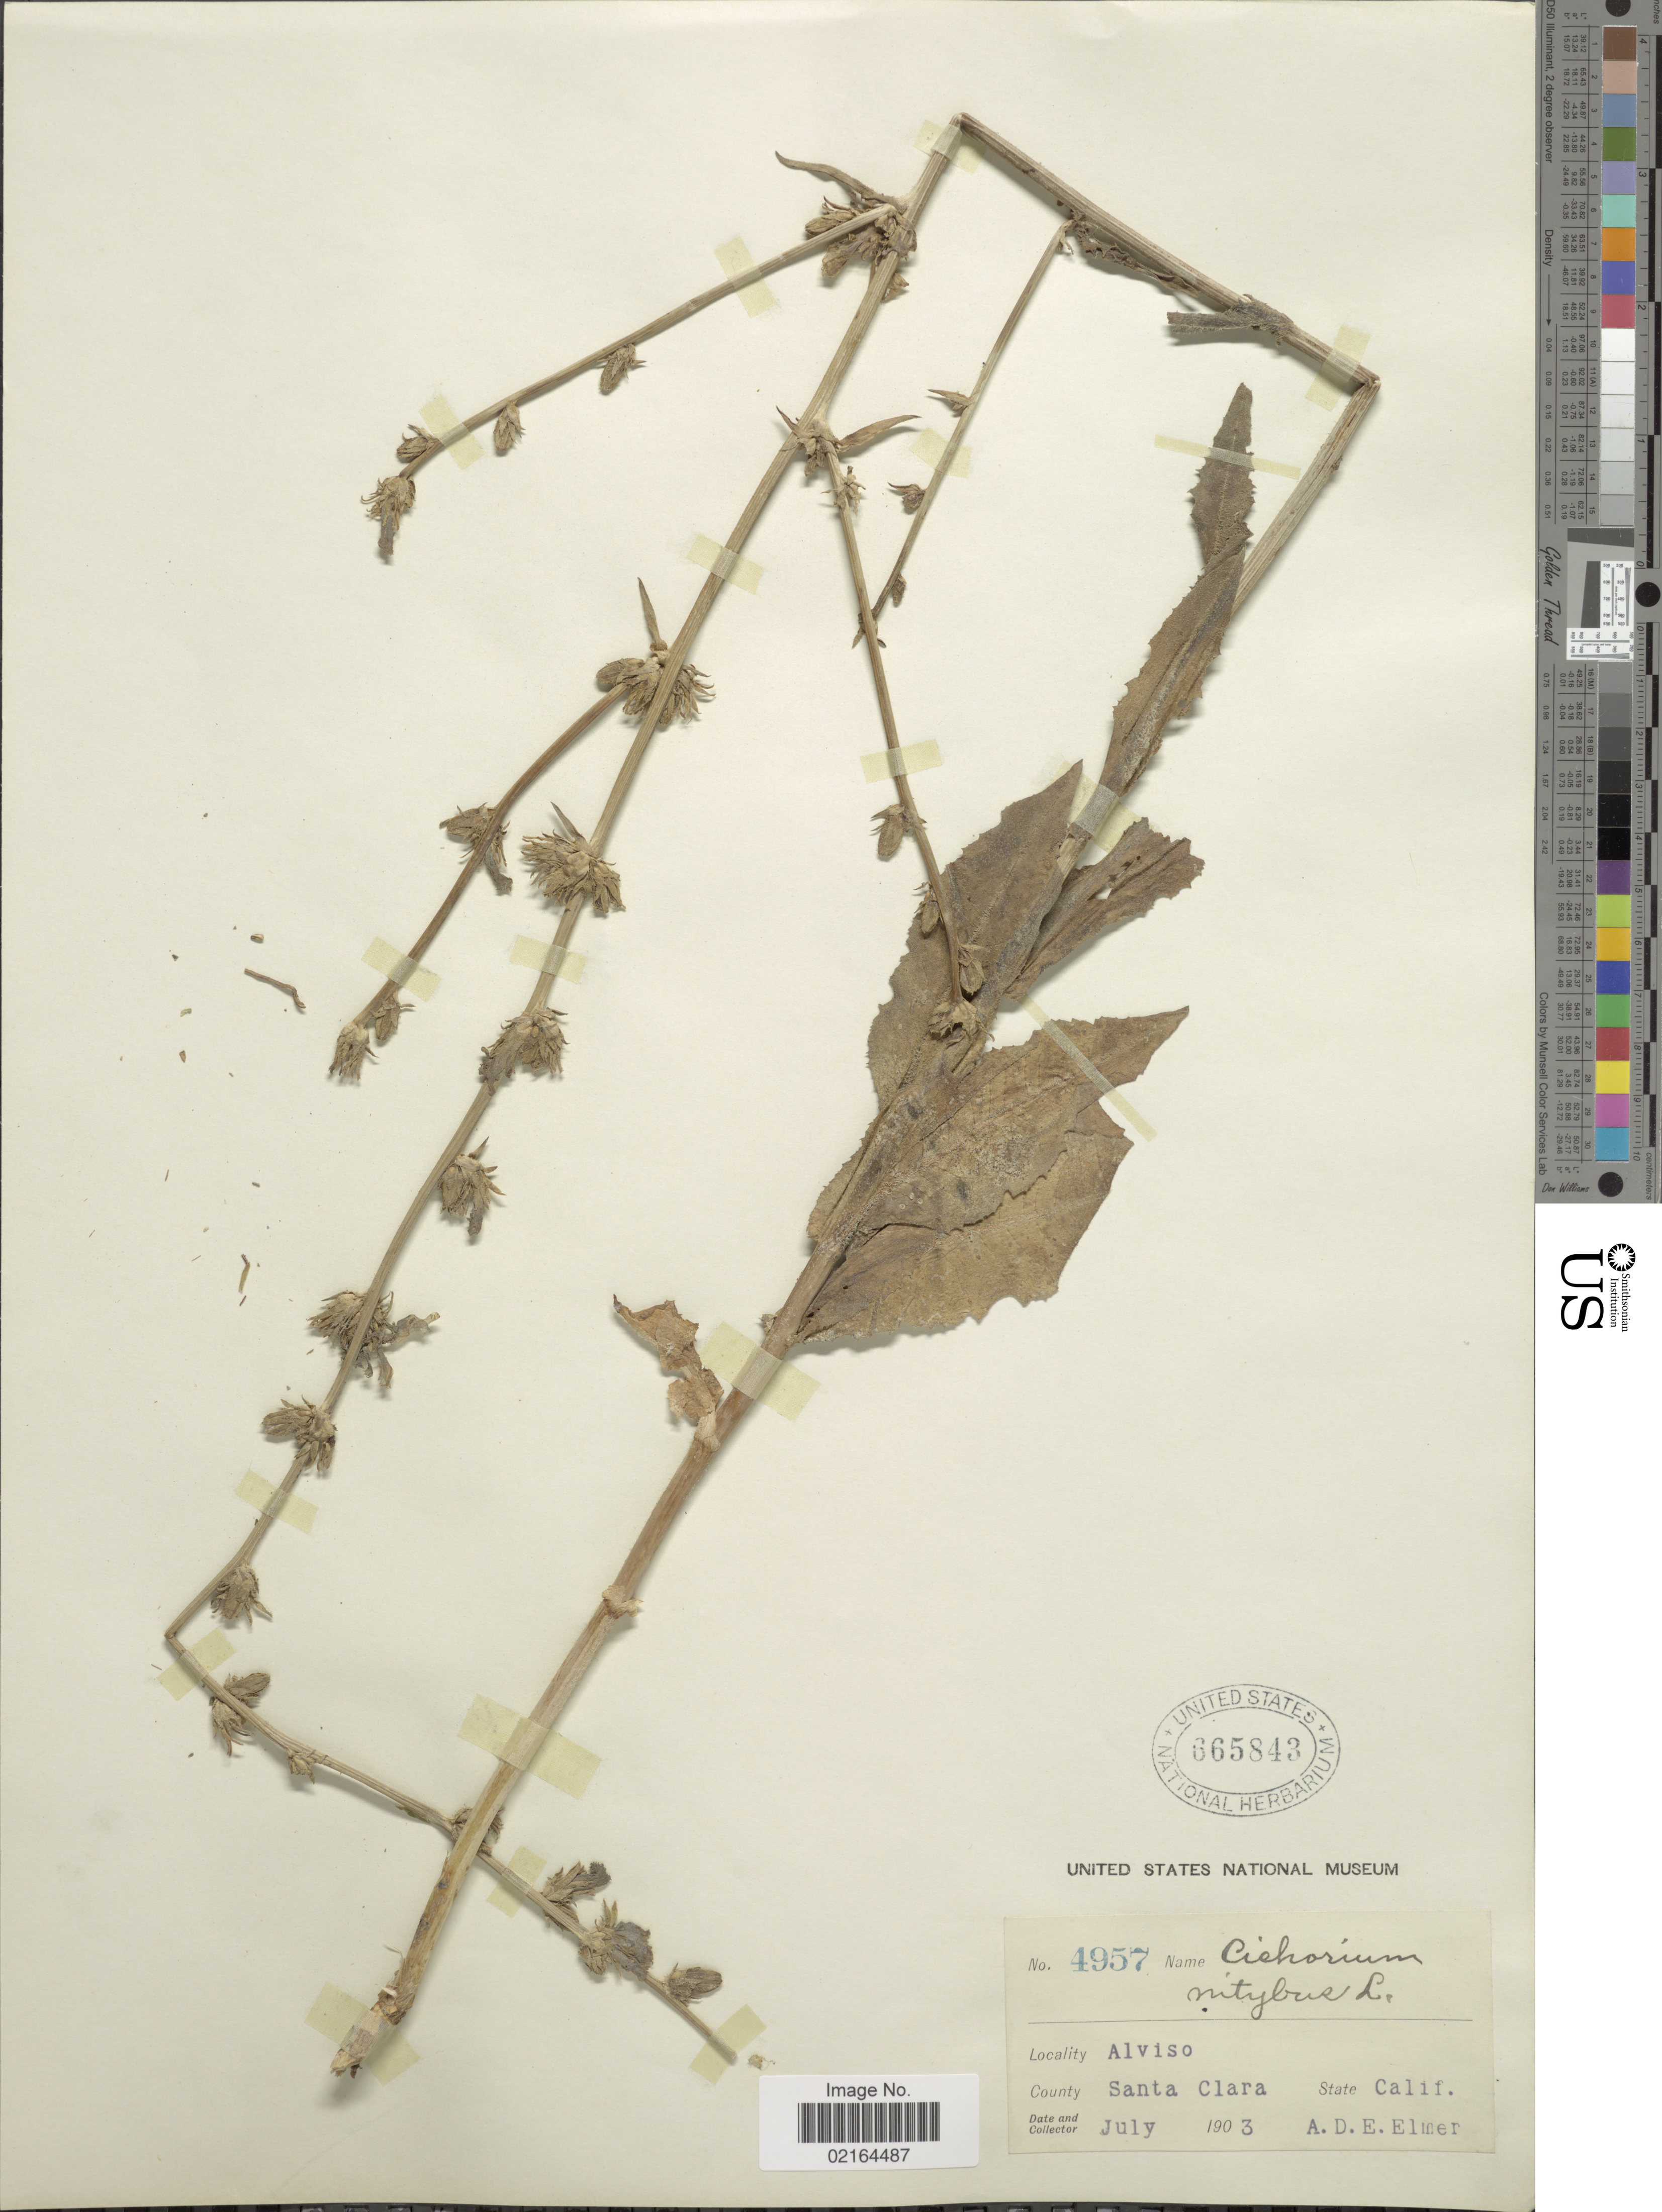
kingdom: Plantae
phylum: Tracheophyta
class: Magnoliopsida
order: Asterales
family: Asteraceae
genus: Cichorium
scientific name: Cichorium intybus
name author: L.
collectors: A. D. E. Elmer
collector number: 4957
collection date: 1903-07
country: United States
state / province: California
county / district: Santa Clara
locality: Alviso, County Santa Clara, State Calif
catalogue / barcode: US 665843